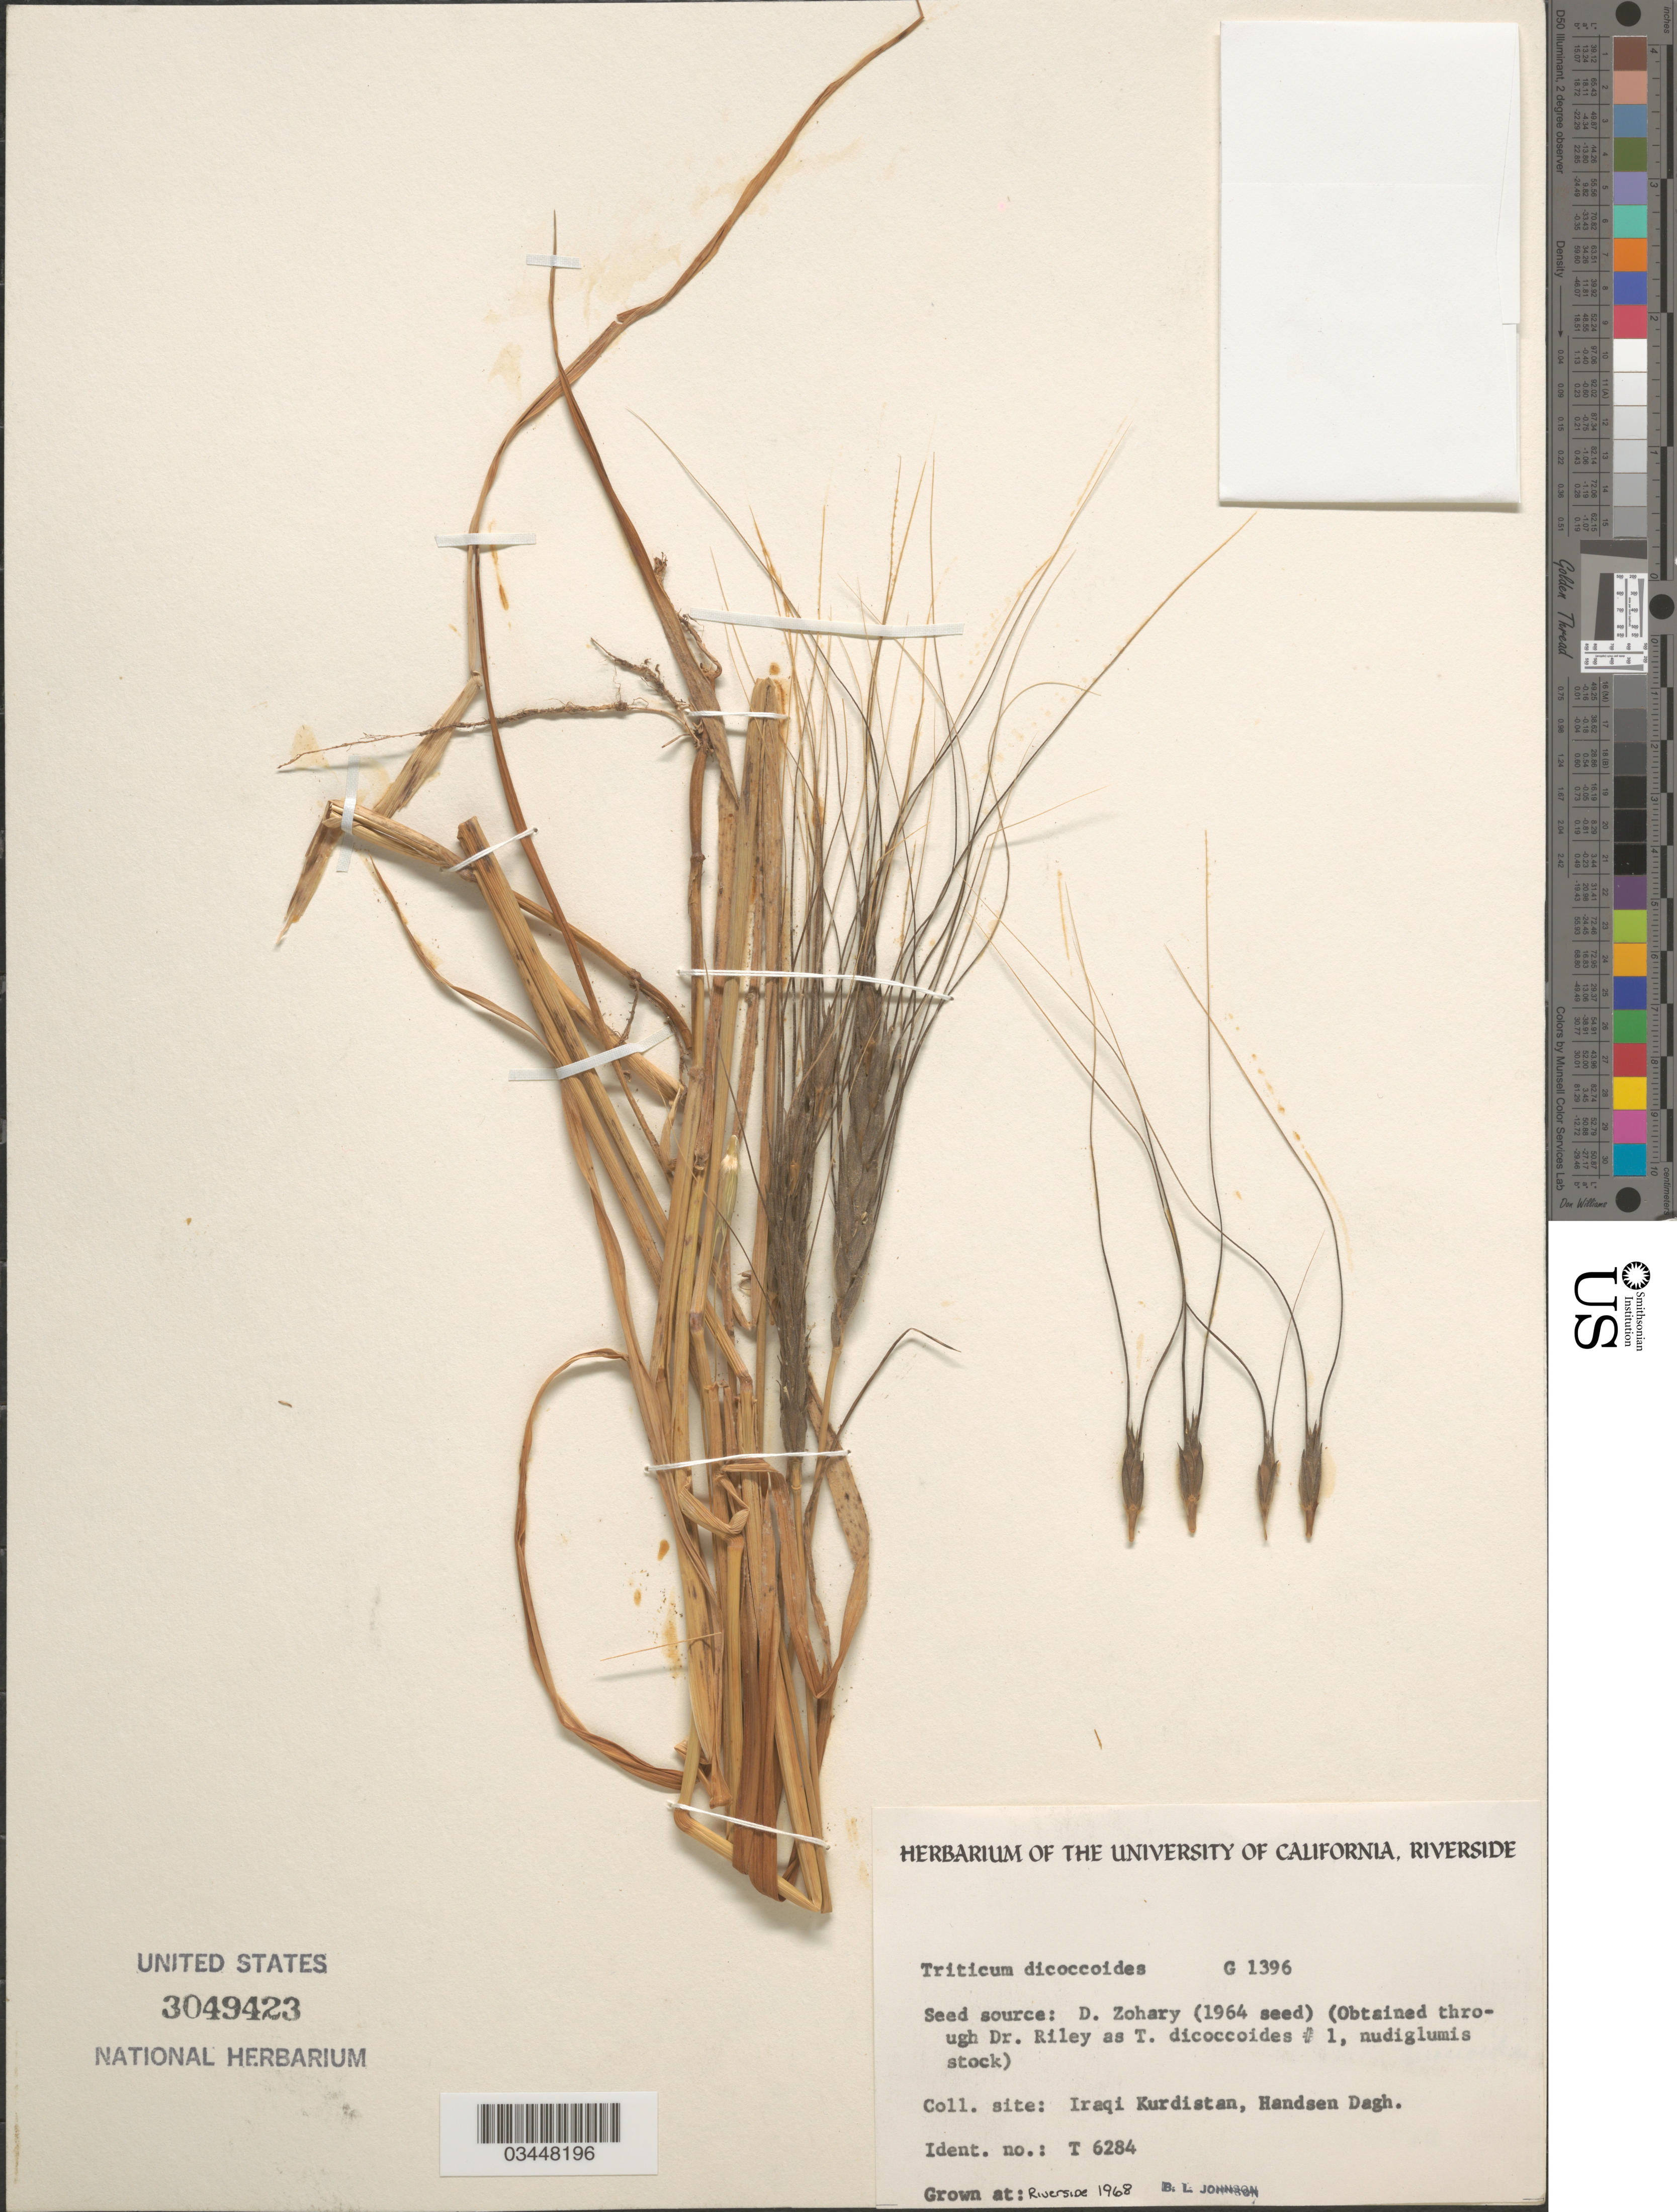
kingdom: Plantae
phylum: Tracheophyta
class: Liliopsida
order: Poales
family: Poaceae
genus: Triticum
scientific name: Triticum dicoccoides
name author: (Körn.) Körn. ex Schweinf.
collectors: B. Johnson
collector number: G1396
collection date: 1968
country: United States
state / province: California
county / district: Riverside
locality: Riverside.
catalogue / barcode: US 3049423